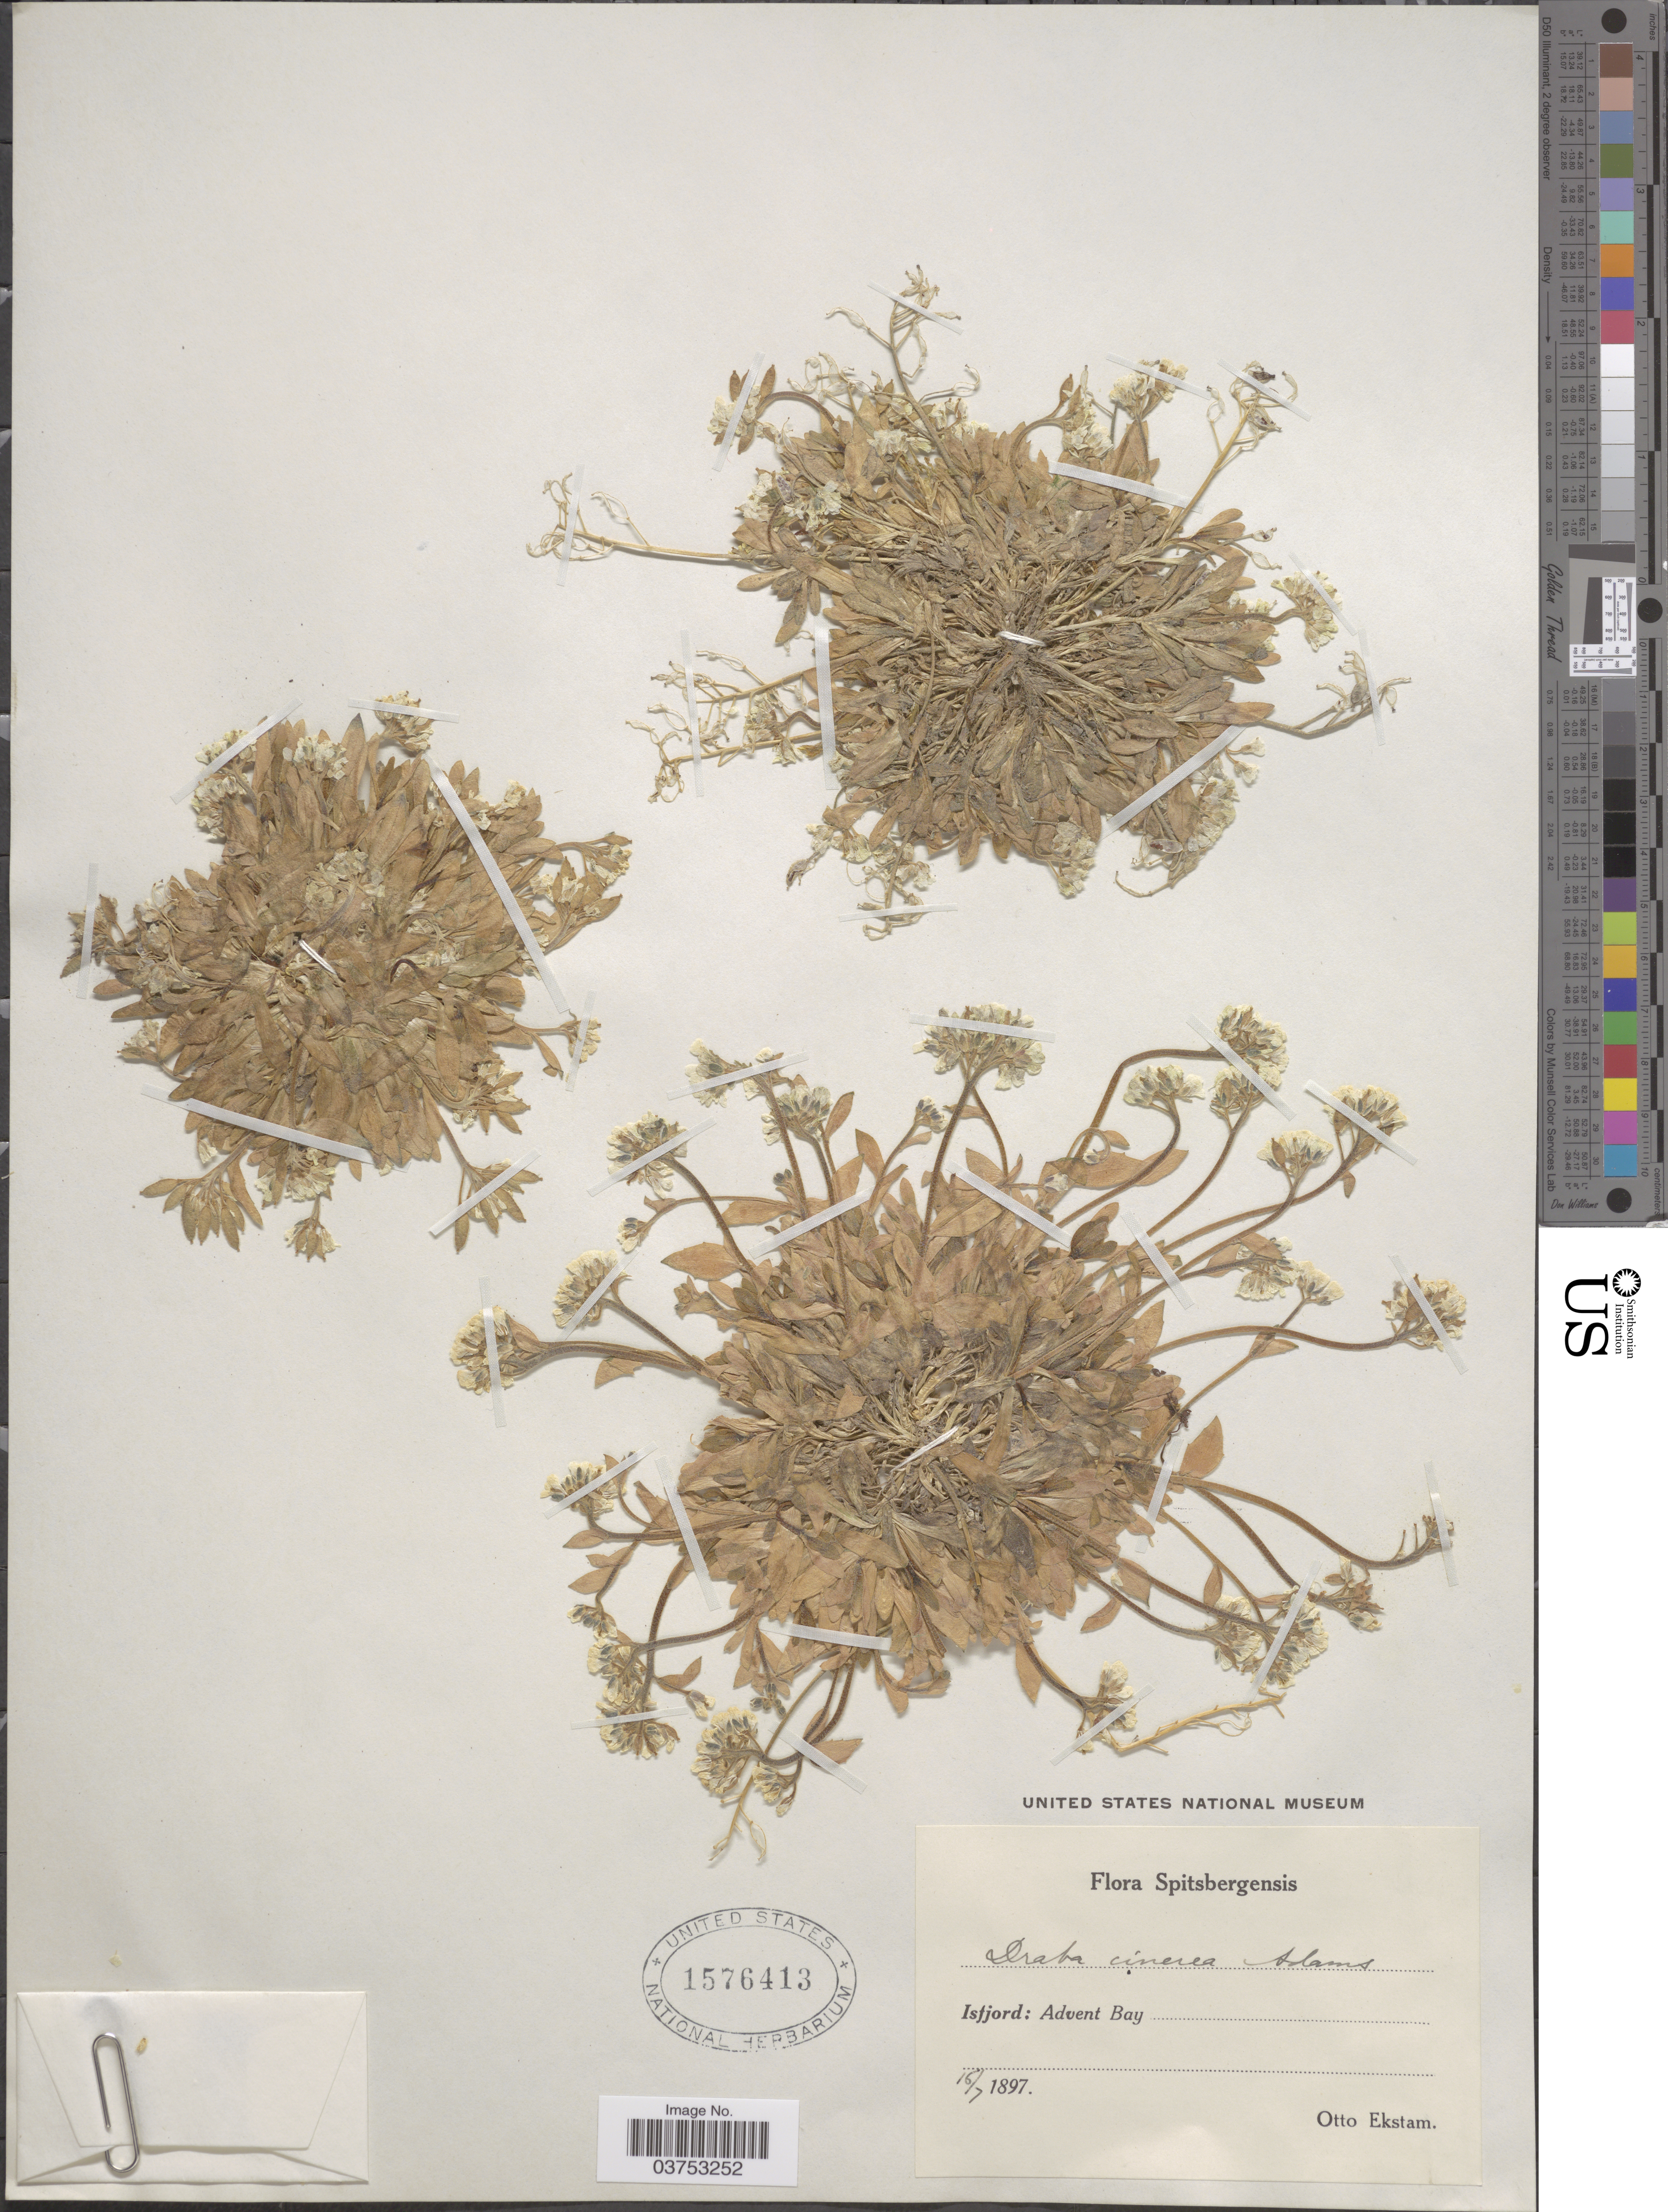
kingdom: Plantae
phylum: Tracheophyta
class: Magnoliopsida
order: Brassicales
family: Brassicaceae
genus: Draba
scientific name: Draba cinerea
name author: Adams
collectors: O. Ekstam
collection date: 1897-07-16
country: Norway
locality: Spitsbergensis. Isfjord: Advent Bay.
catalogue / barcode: US 1576413